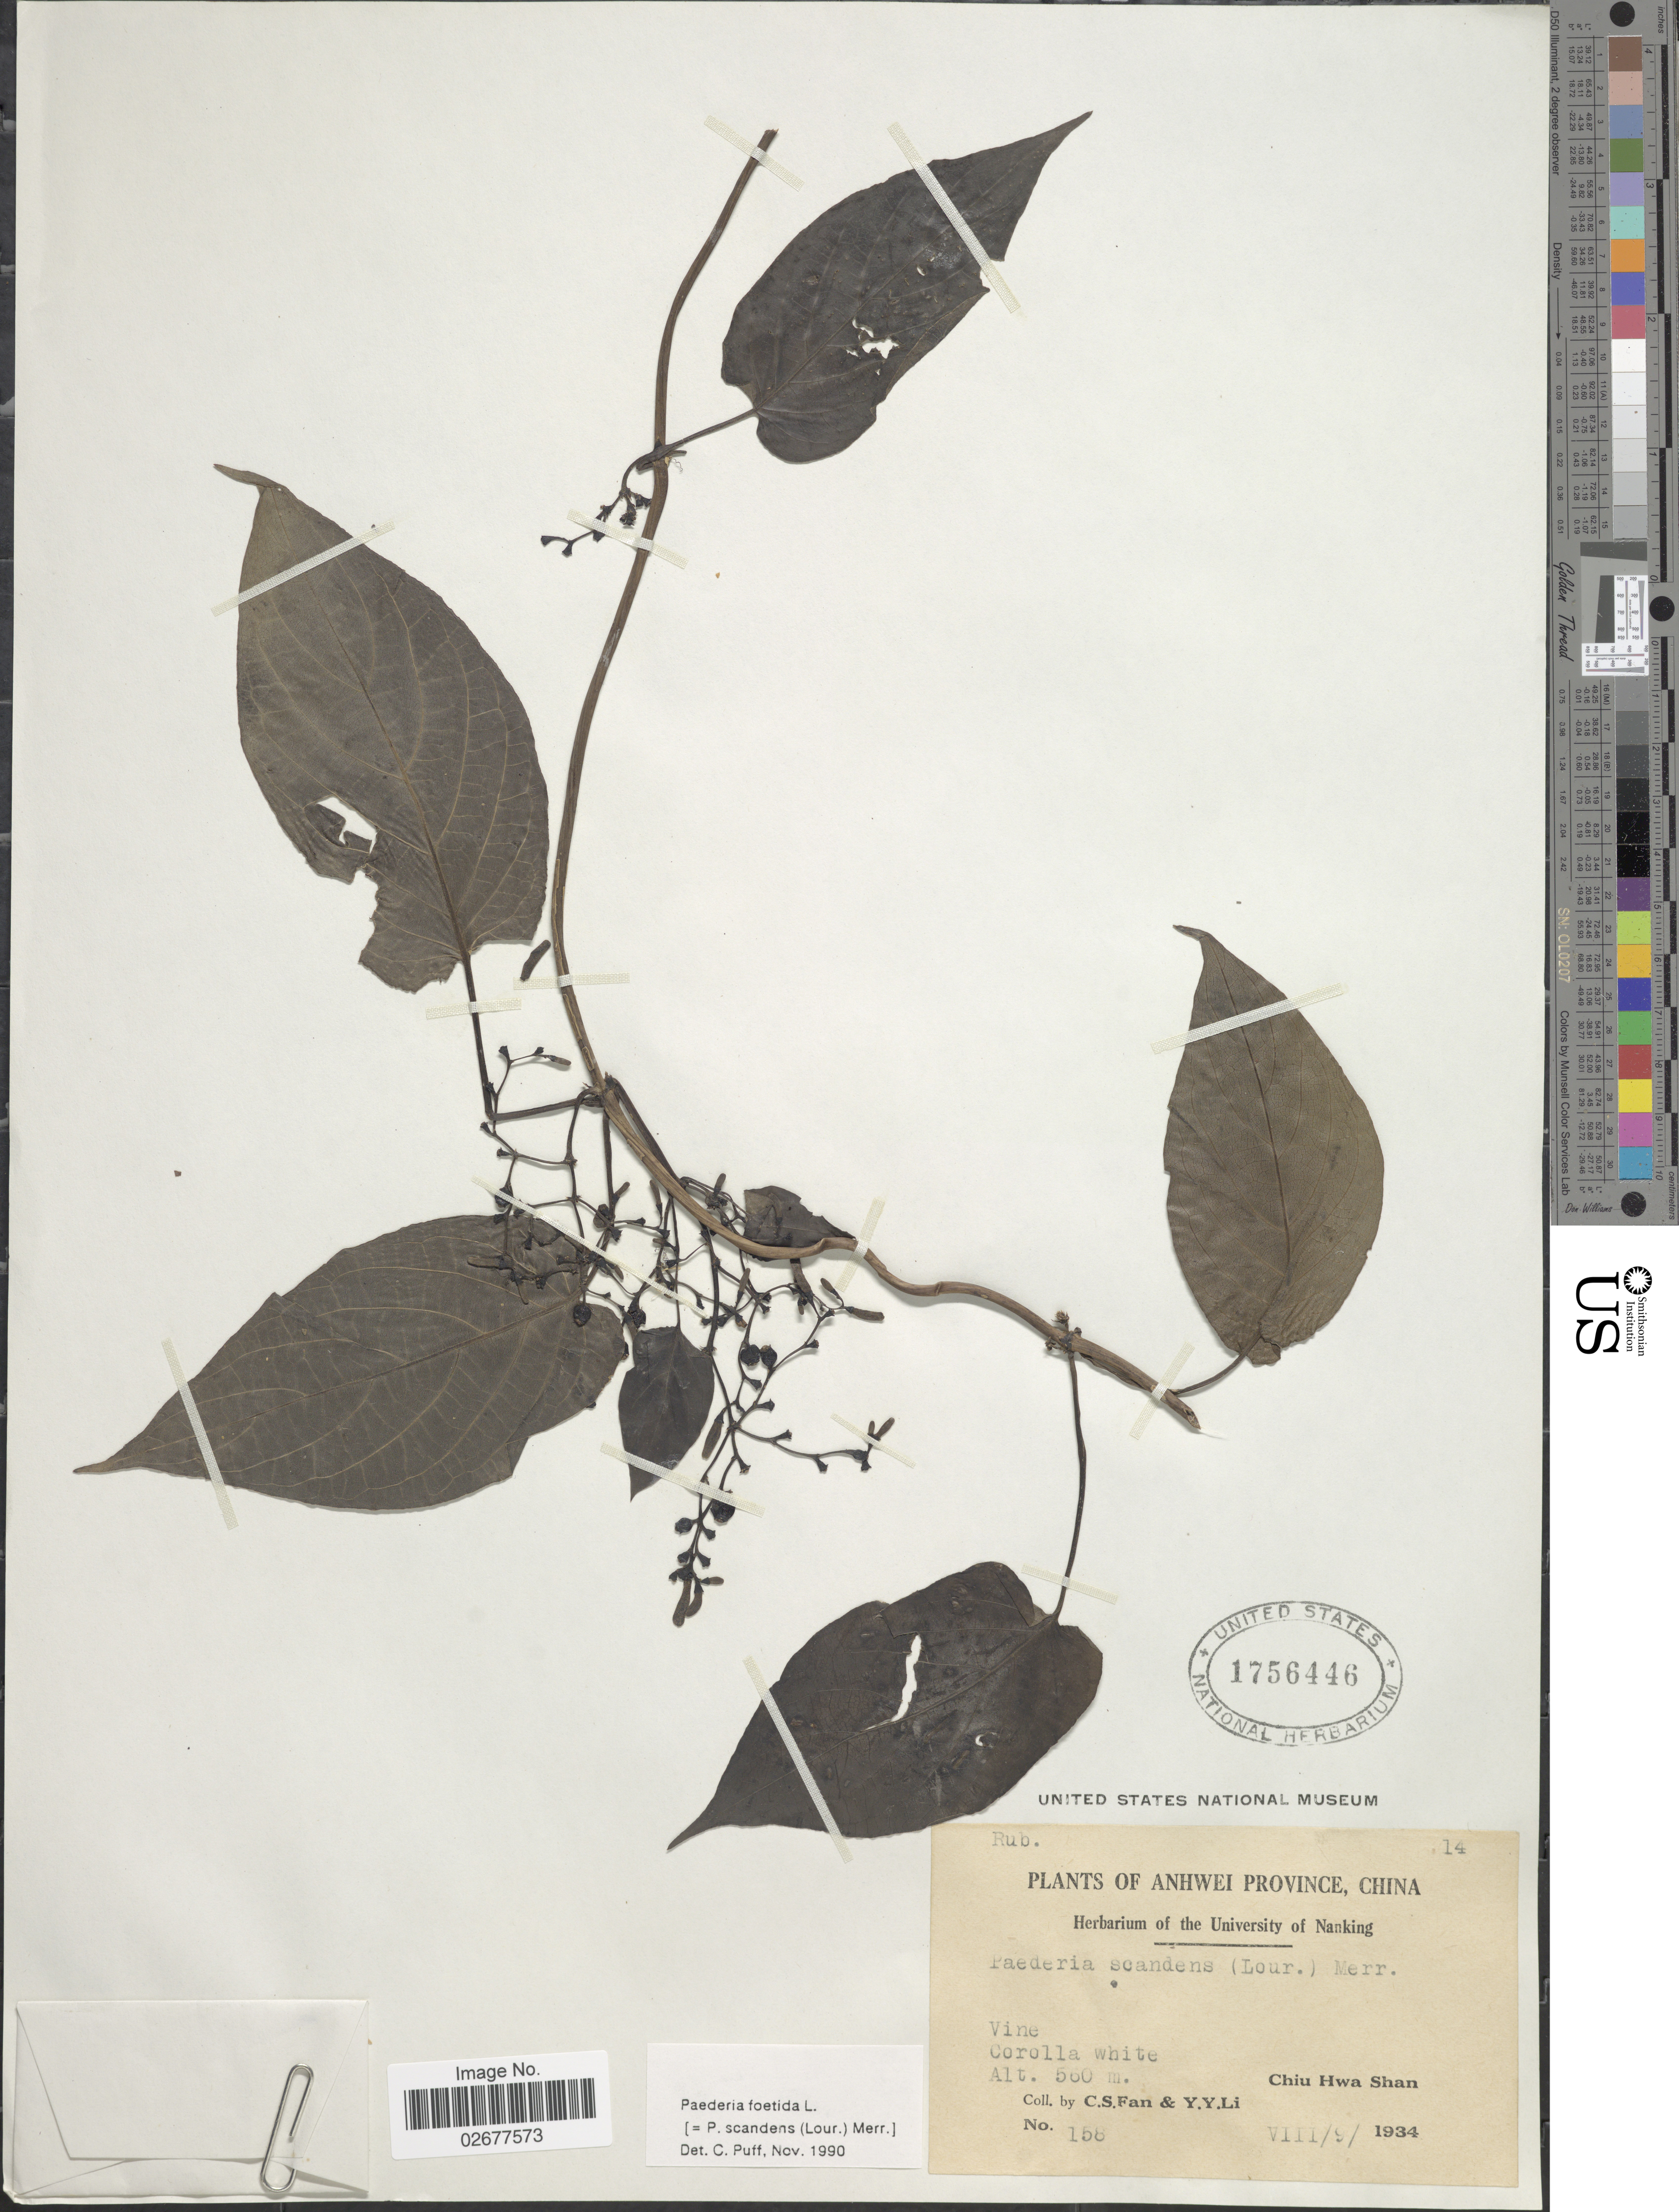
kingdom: Plantae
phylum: Tracheophyta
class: Magnoliopsida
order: Gentianales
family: Rubiaceae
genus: Paederia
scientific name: Paederia foetida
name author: Wall.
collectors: C. S. Fan & Y. Y. Li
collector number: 158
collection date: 1934-08-09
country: China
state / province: Anhui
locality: Anhwei Province. Chiu Hwa Shan.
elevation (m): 560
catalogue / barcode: US 1756446